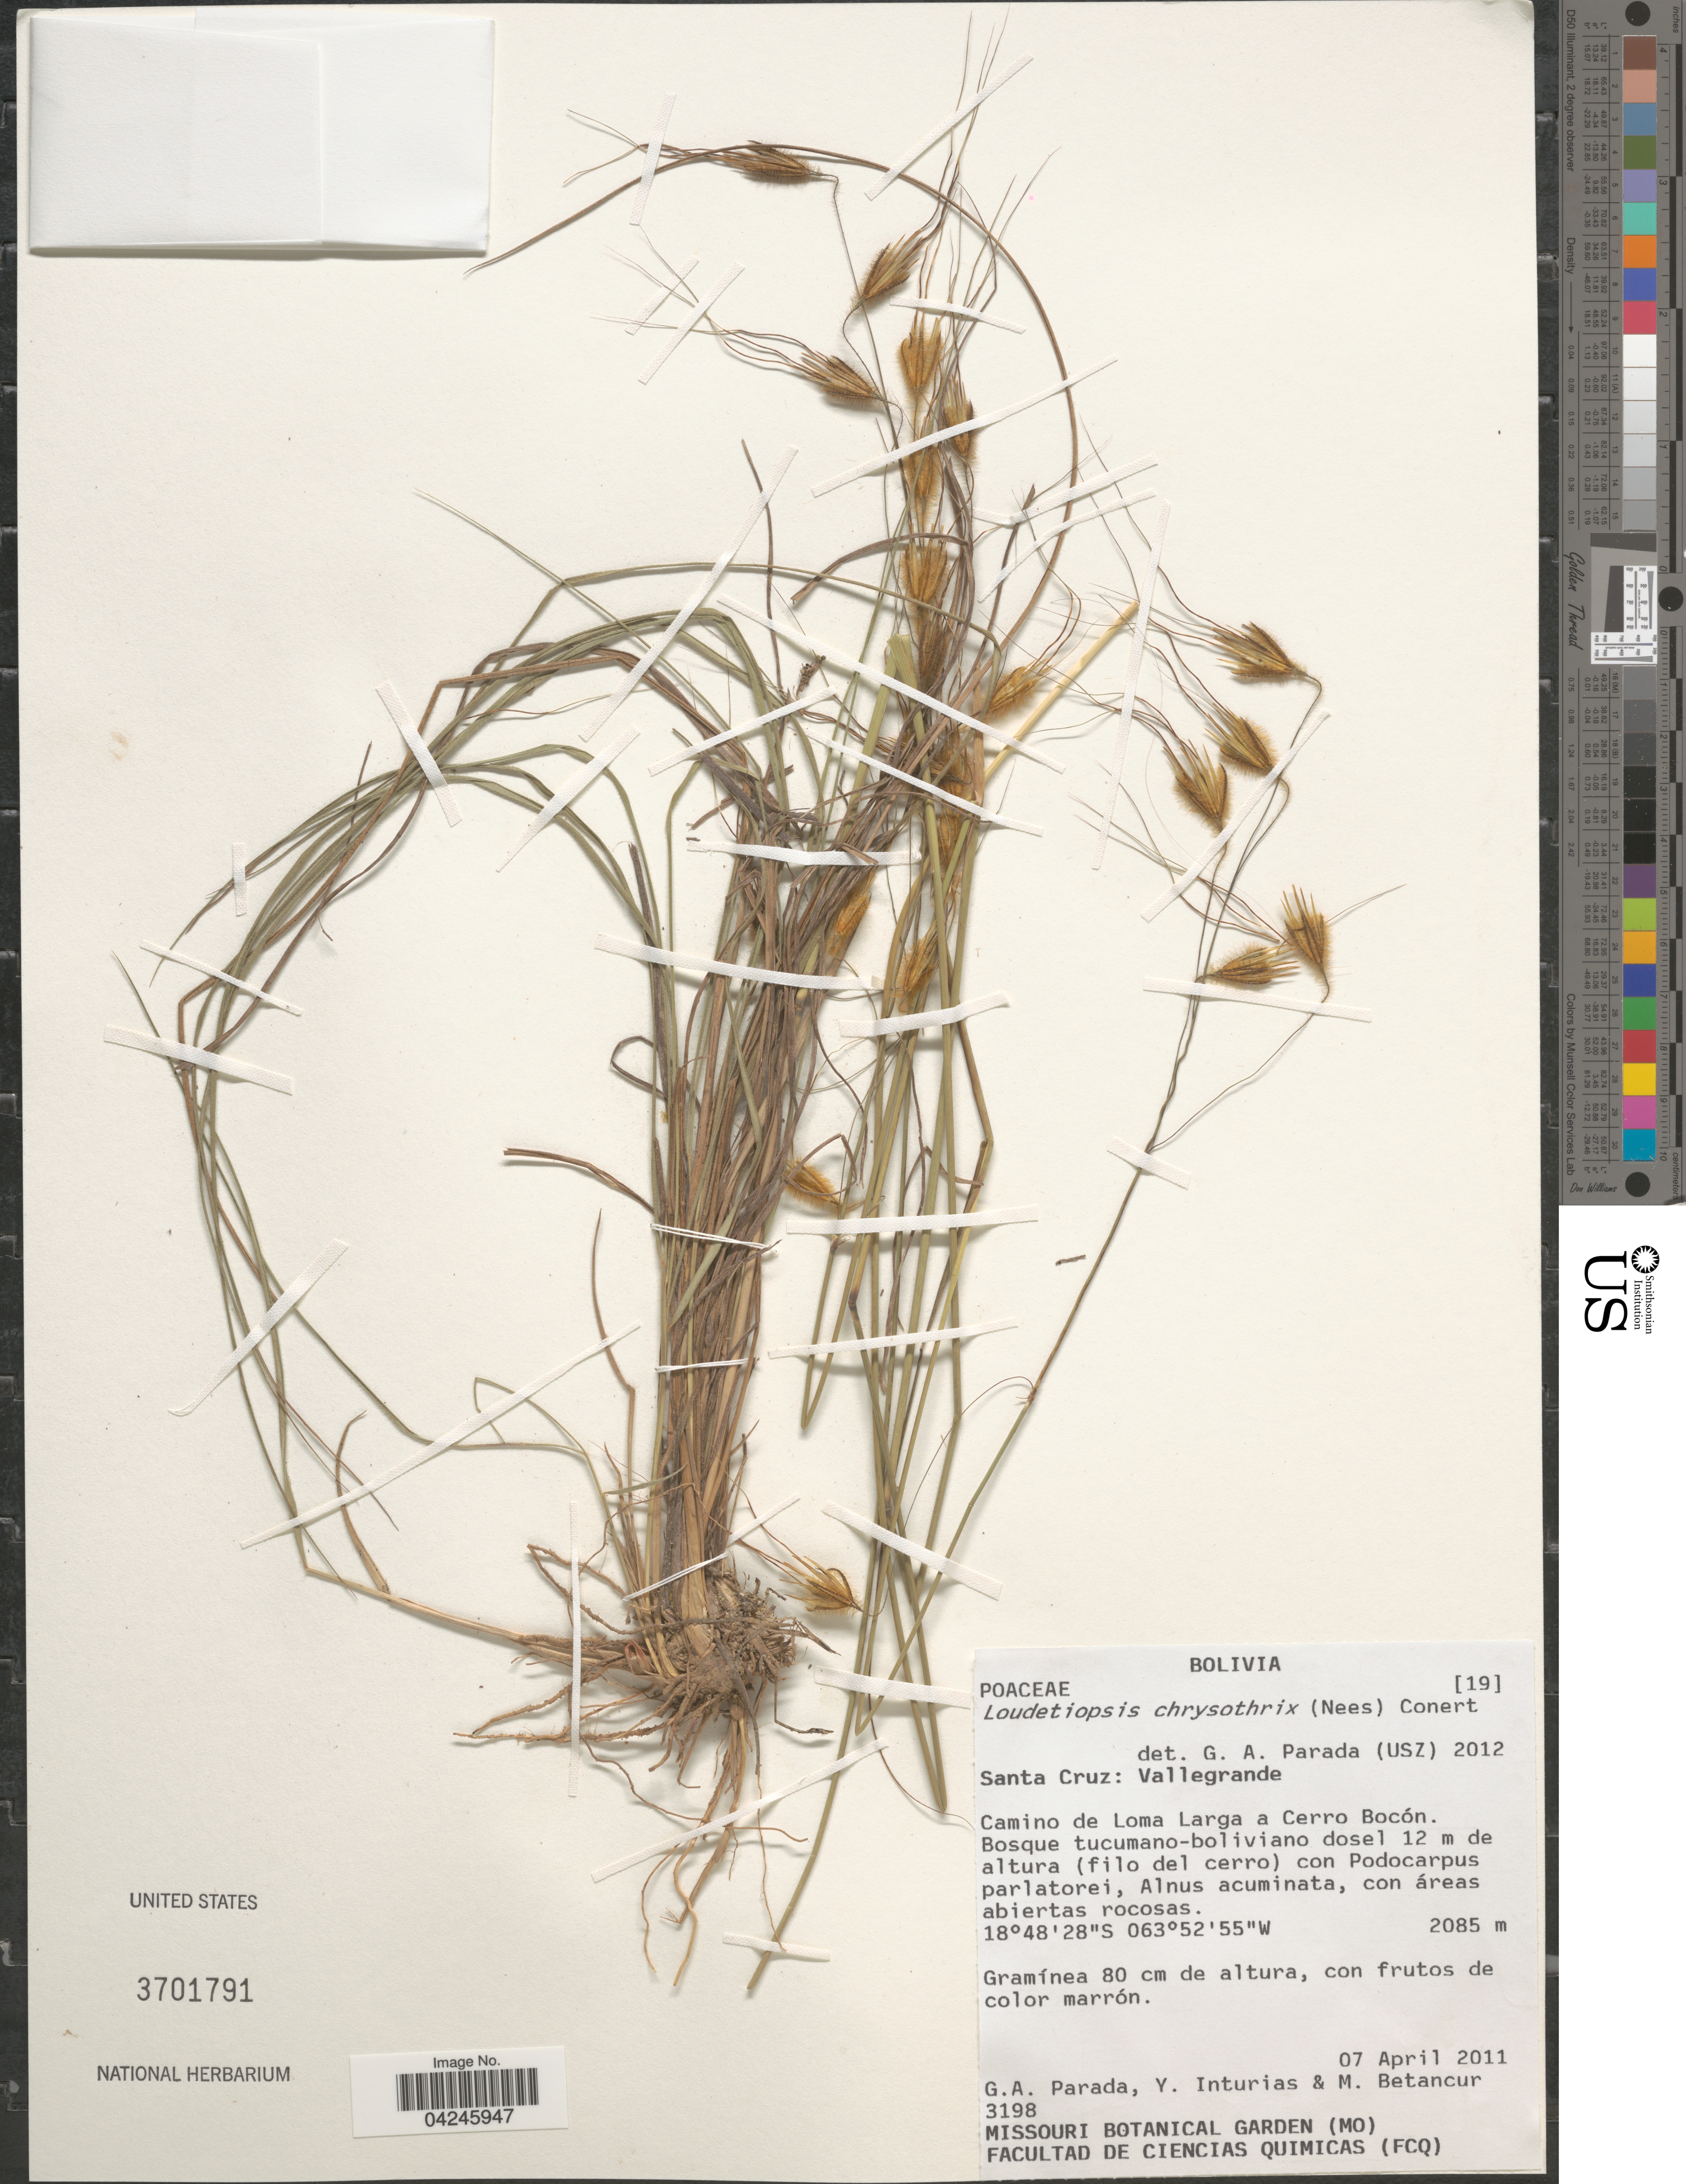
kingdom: Plantae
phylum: Tracheophyta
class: Liliopsida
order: Poales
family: Poaceae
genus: Loudetiopsis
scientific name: Loudetiopsis chrysothrix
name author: (Nees) Conert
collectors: G. Parada, Y. Inturias & Betancur, M.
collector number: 3198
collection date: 2011-04-07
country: Bolivia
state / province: Santa Cruz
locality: Vallegrande. Camino de Loma Larga a Cerro Bocón. Bosque tucumano-boliviano dosel 12 m de altura (filo del cerro).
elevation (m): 2085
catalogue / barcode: US 3701791